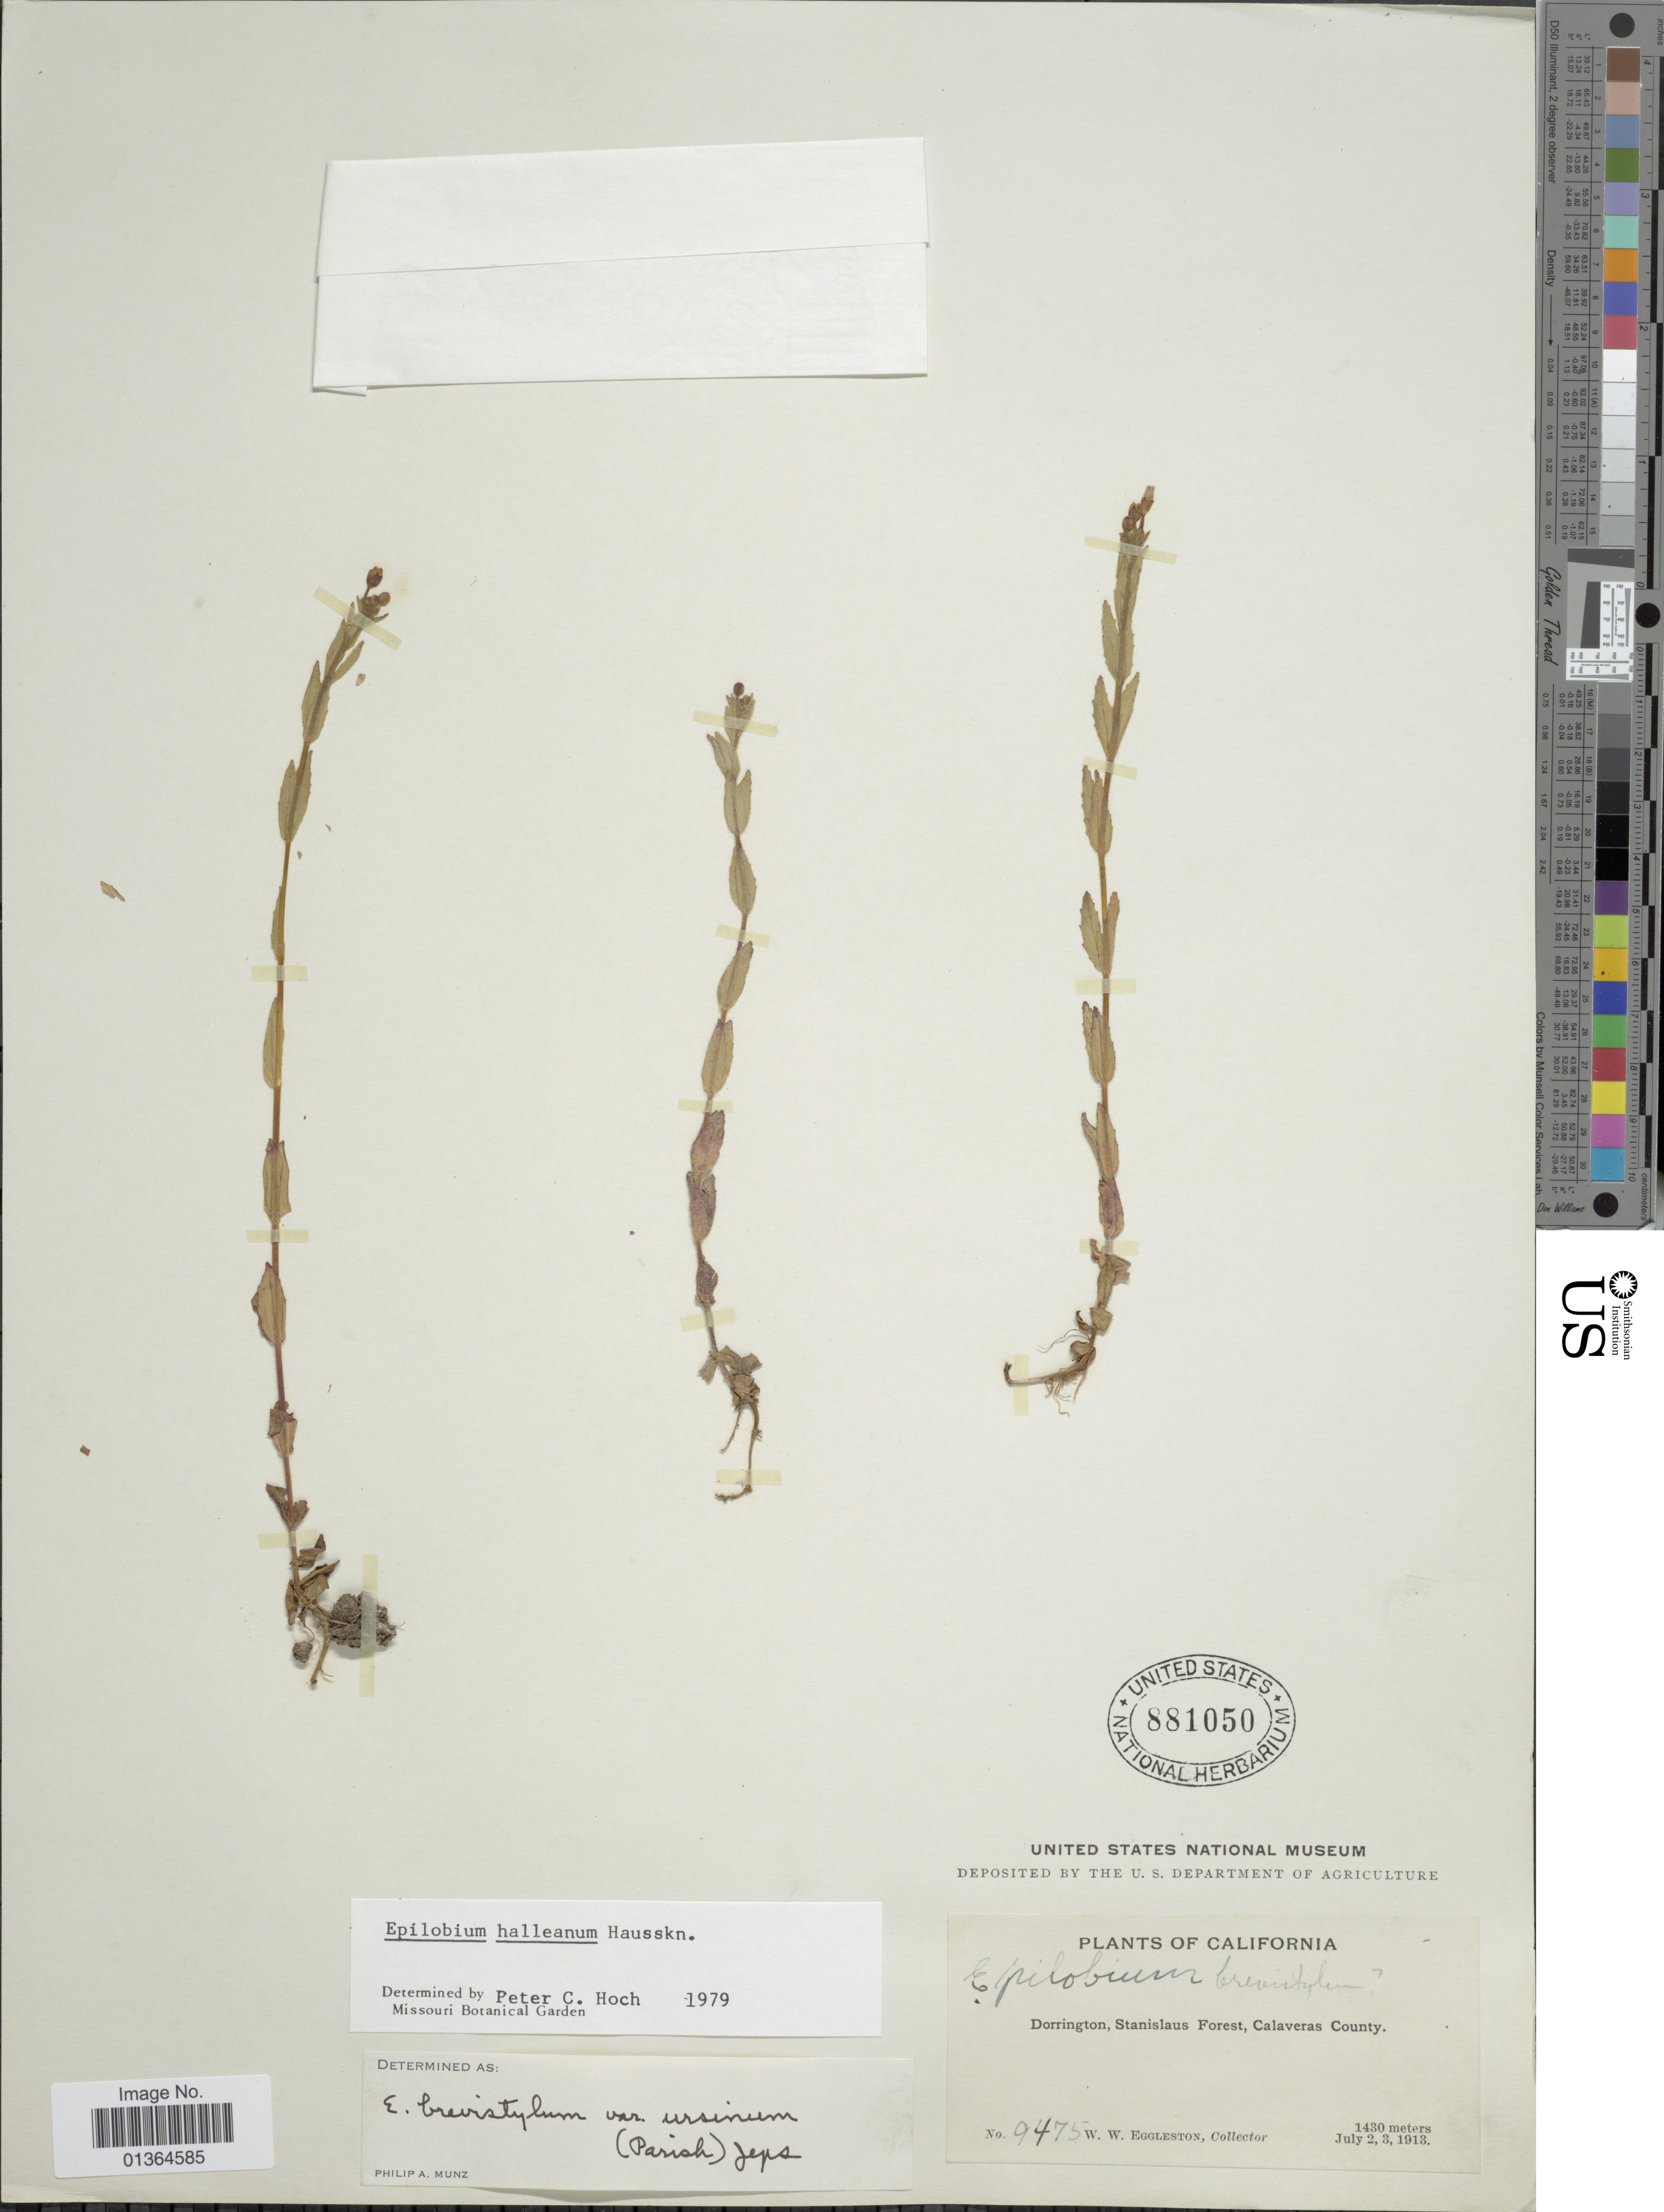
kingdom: Plantae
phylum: Tracheophyta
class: Magnoliopsida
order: Myrtales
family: Onagraceae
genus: Epilobium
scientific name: Epilobium hallianum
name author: Hausskn.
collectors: W. W. Eggleston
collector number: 9475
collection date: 1913-07-02/1913-07-03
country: United States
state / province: California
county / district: Calaveras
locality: Dorrington, Stanislaus Forest, Calaveras County.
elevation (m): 1430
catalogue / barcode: US 881050